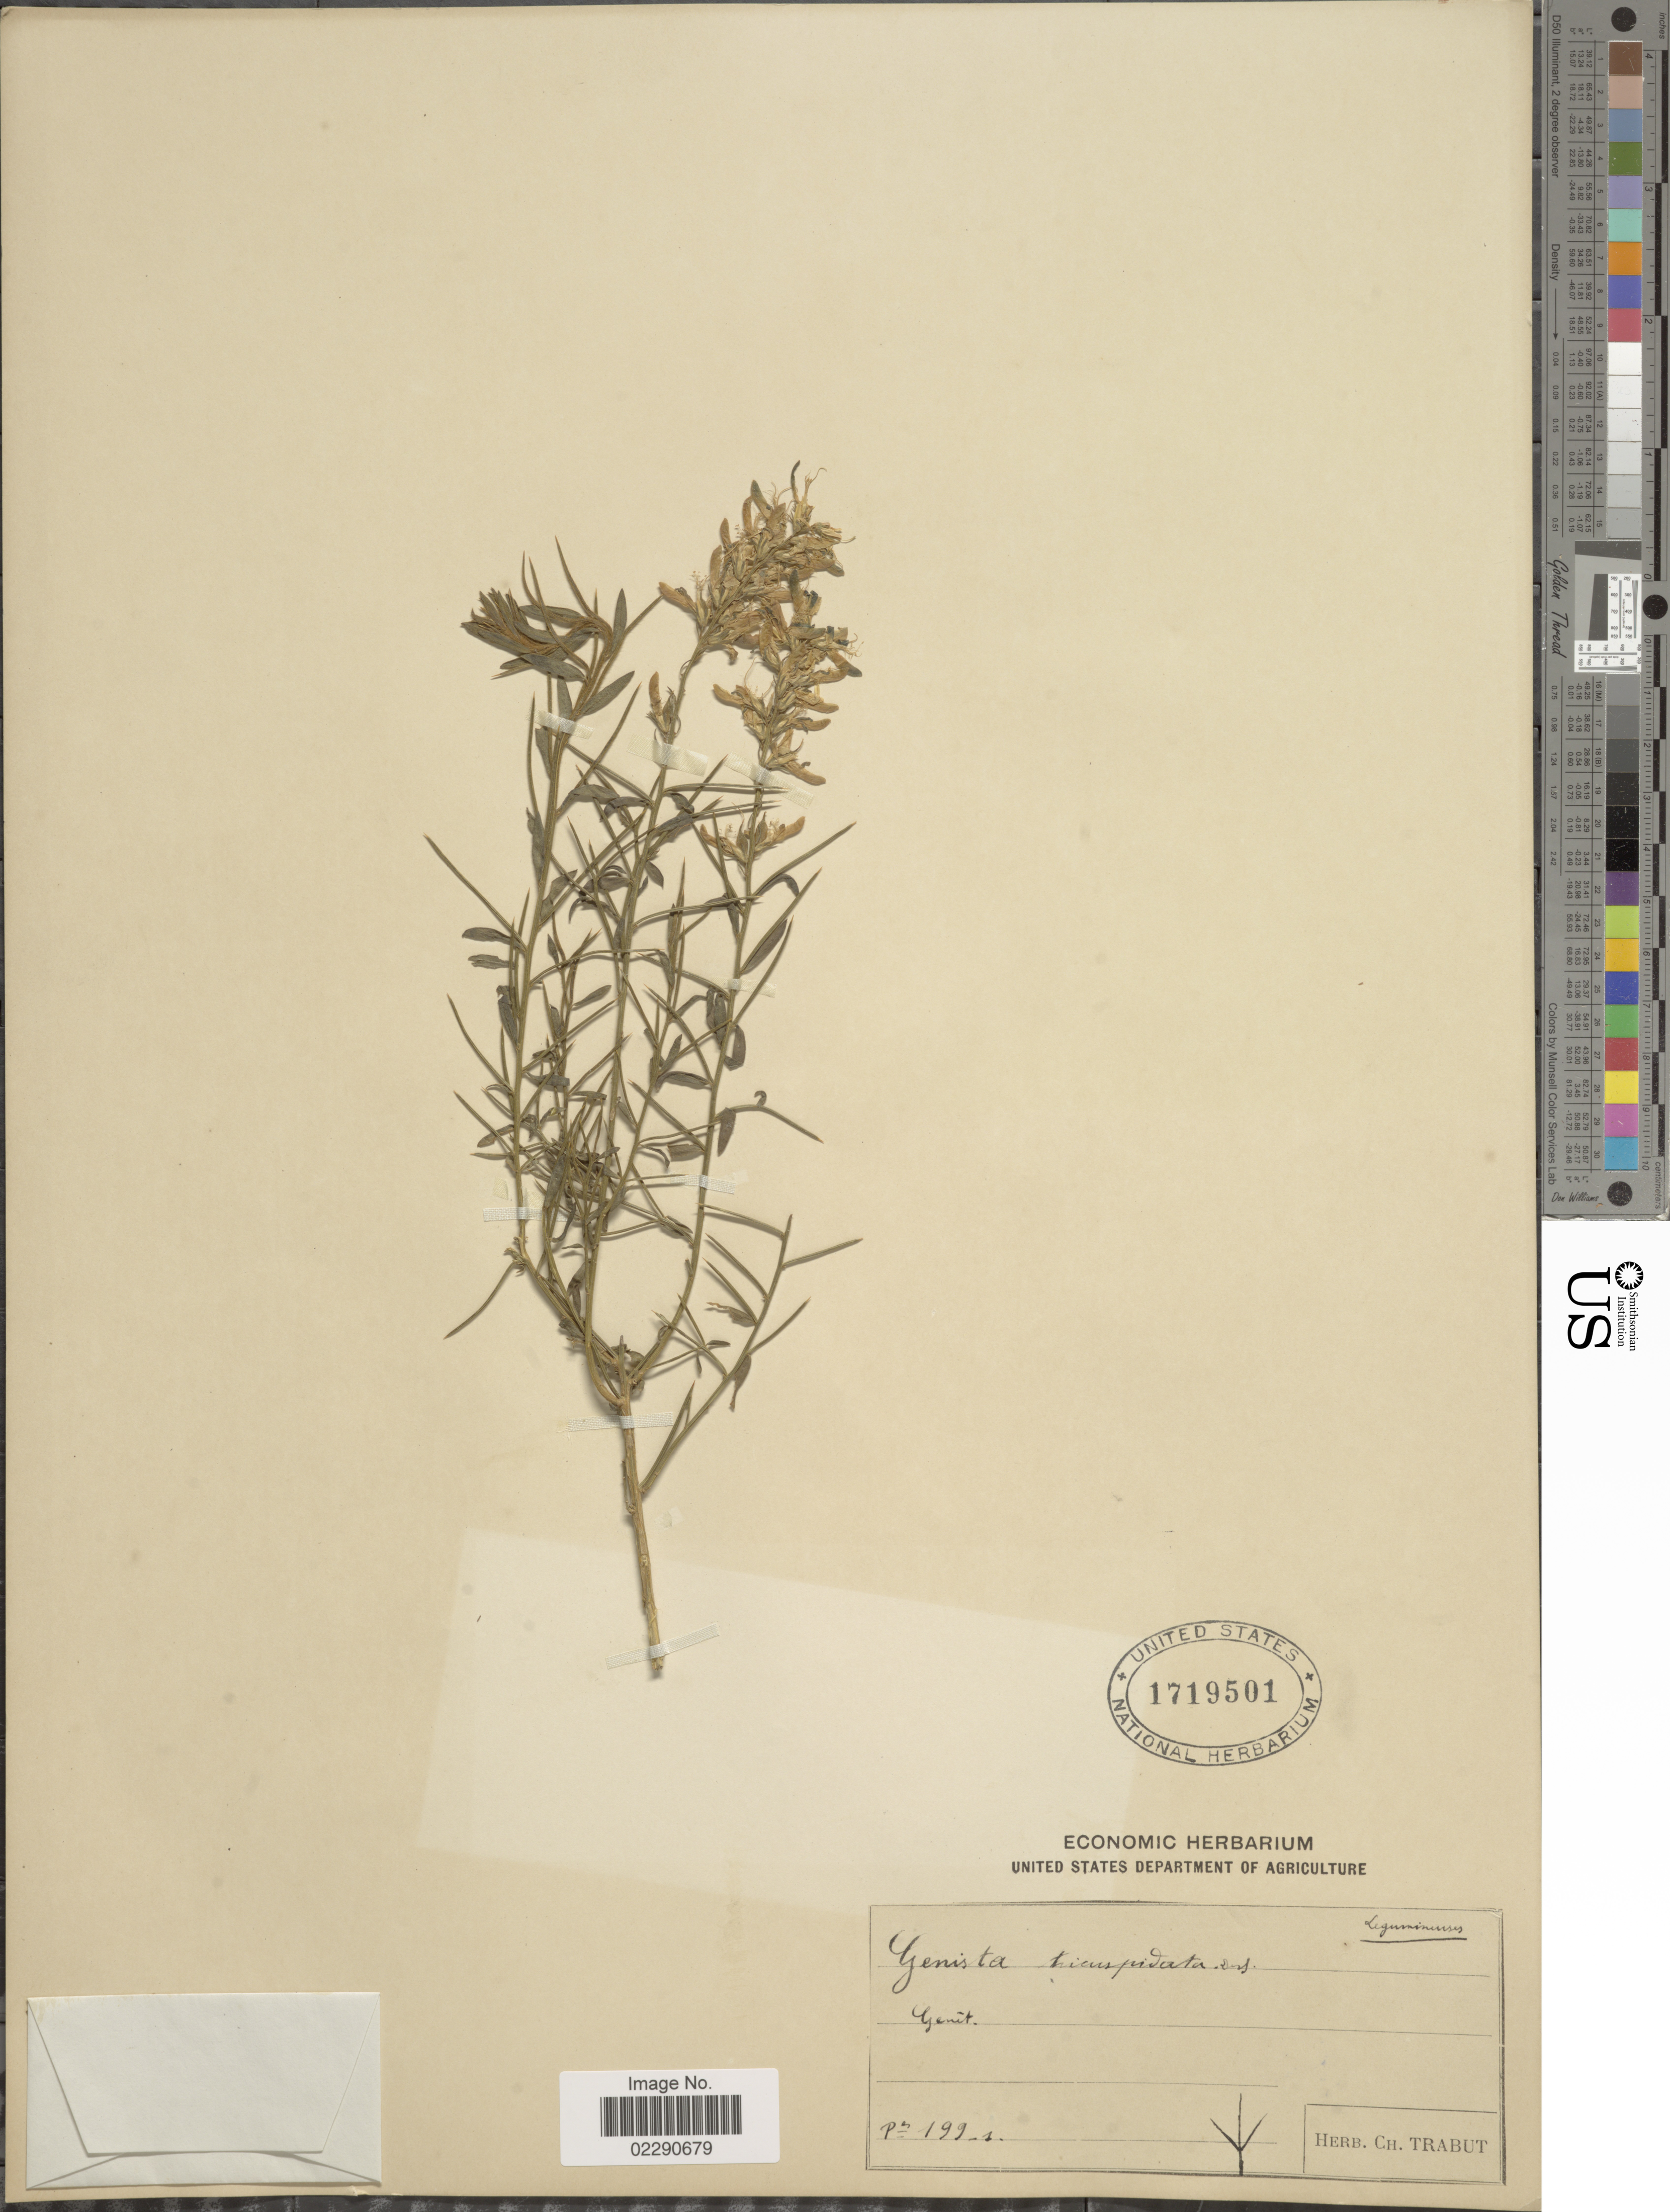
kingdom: Plantae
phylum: Tracheophyta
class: Magnoliopsida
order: Fabales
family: Fabaceae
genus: Genista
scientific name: Genista tricuspidata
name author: Desf.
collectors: Ex herb. Ch. Trabut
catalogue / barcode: US 1719501